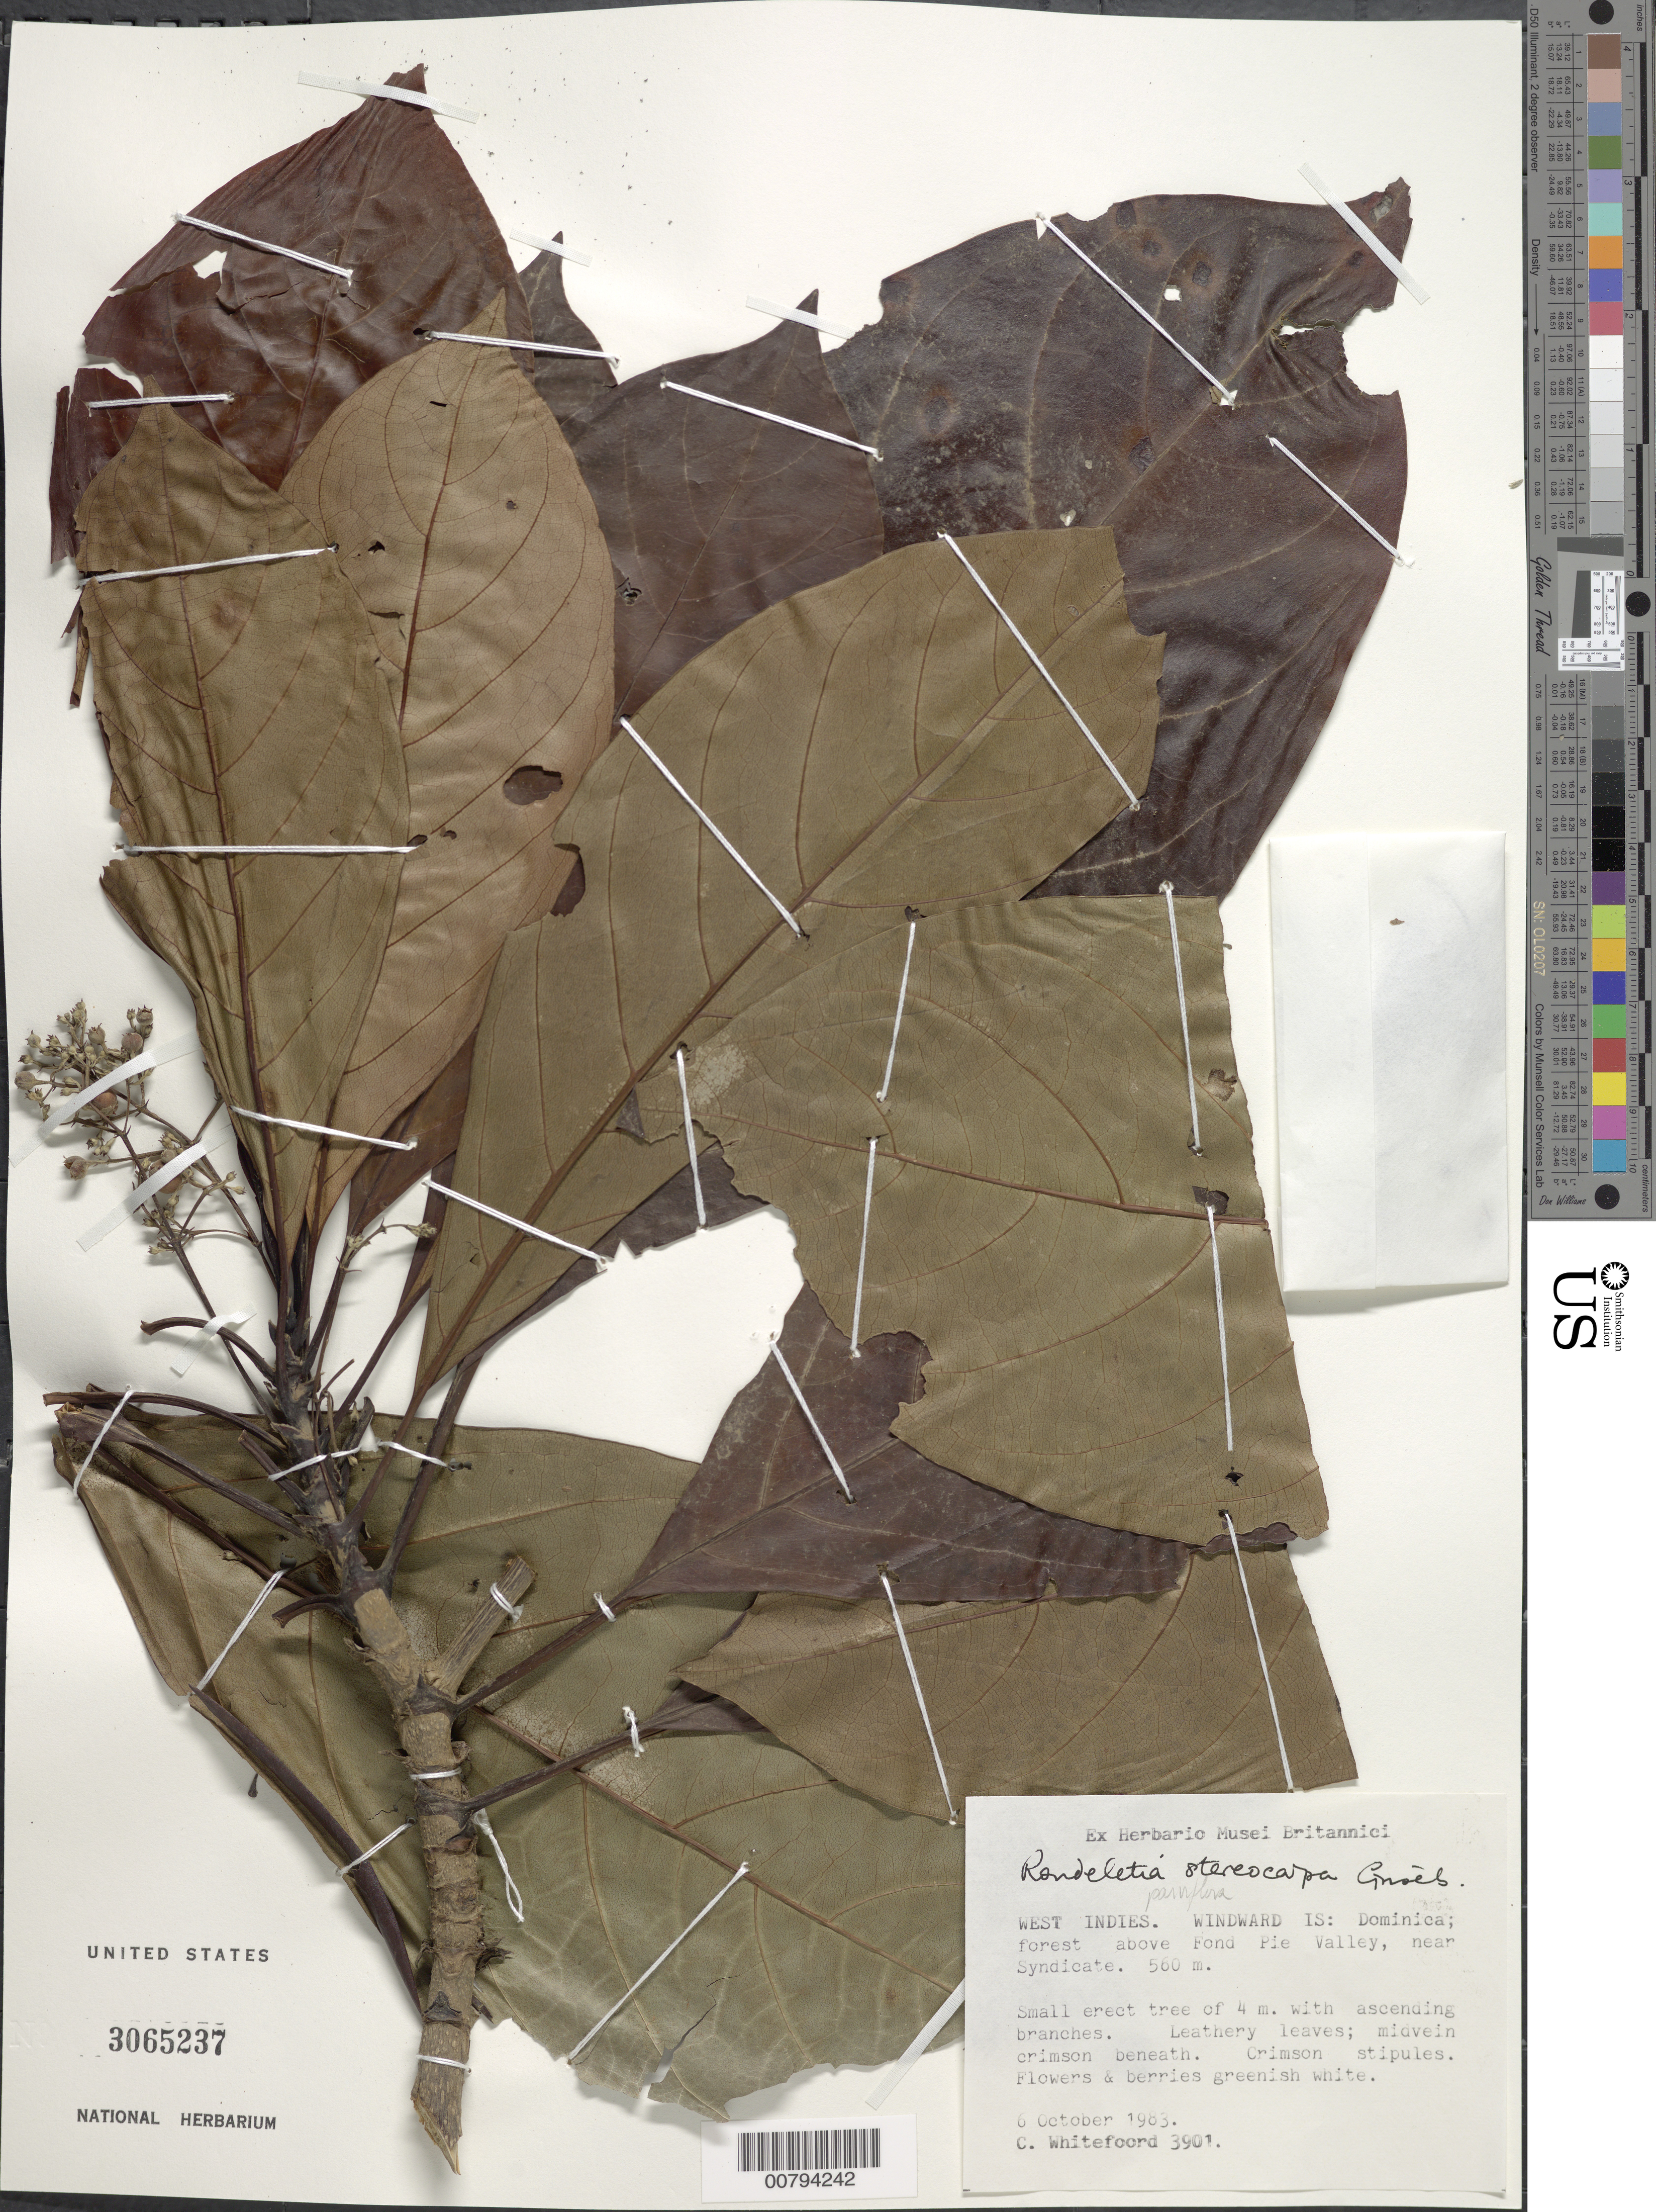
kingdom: Plantae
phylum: Tracheophyta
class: Magnoliopsida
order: Gentianales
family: Rubiaceae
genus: Rondeletia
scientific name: Rondeletia parviflora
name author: Poir.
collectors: C. Whitefoord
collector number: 3901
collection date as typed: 06 Oct 1983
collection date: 1983-10-06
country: Dominica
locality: Above Fond Pie Valley, near Syndicate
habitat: Forest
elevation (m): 560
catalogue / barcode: US 3065237